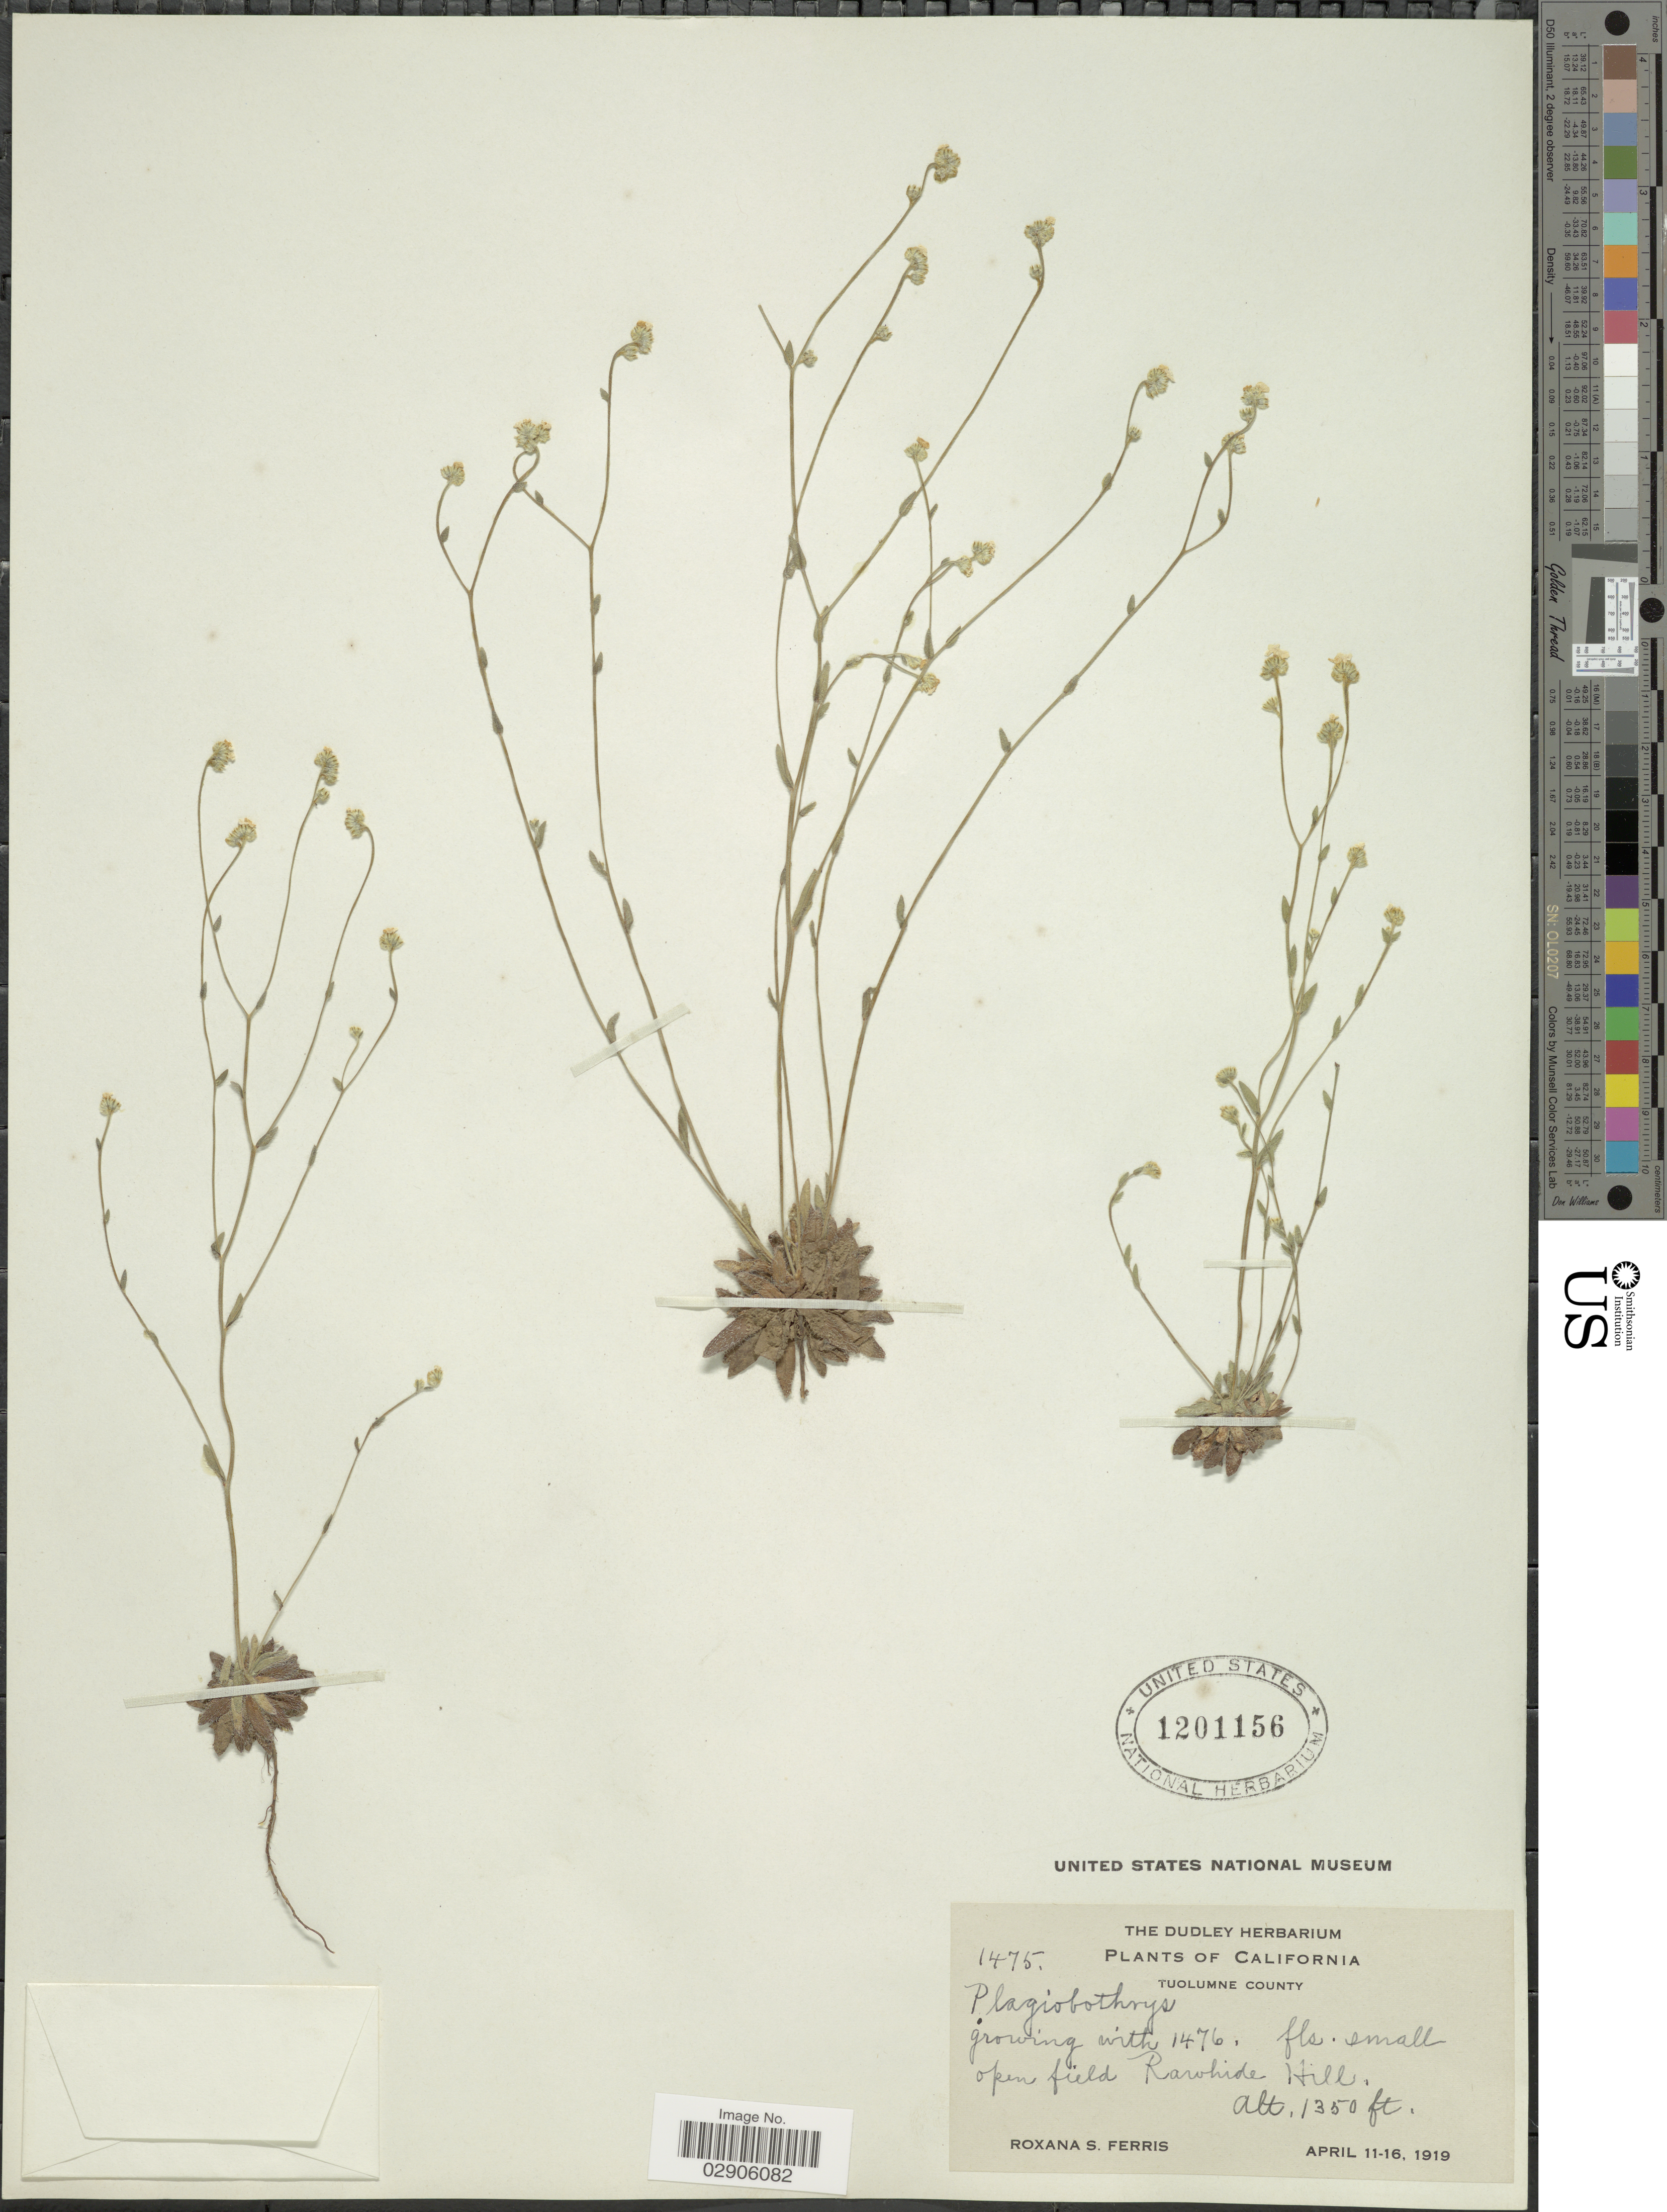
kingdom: Plantae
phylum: Tracheophyta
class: Magnoliopsida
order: Boraginales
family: Boraginaceae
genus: Plagiobothrys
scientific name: Plagiobothrys sp.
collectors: R. S. Ferris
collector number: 1475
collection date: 1919-04-11/1919-04-16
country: United States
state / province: California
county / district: Tuolumne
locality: Tuolumne County, open field Rawhide Hill.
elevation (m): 411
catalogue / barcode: US 1201156